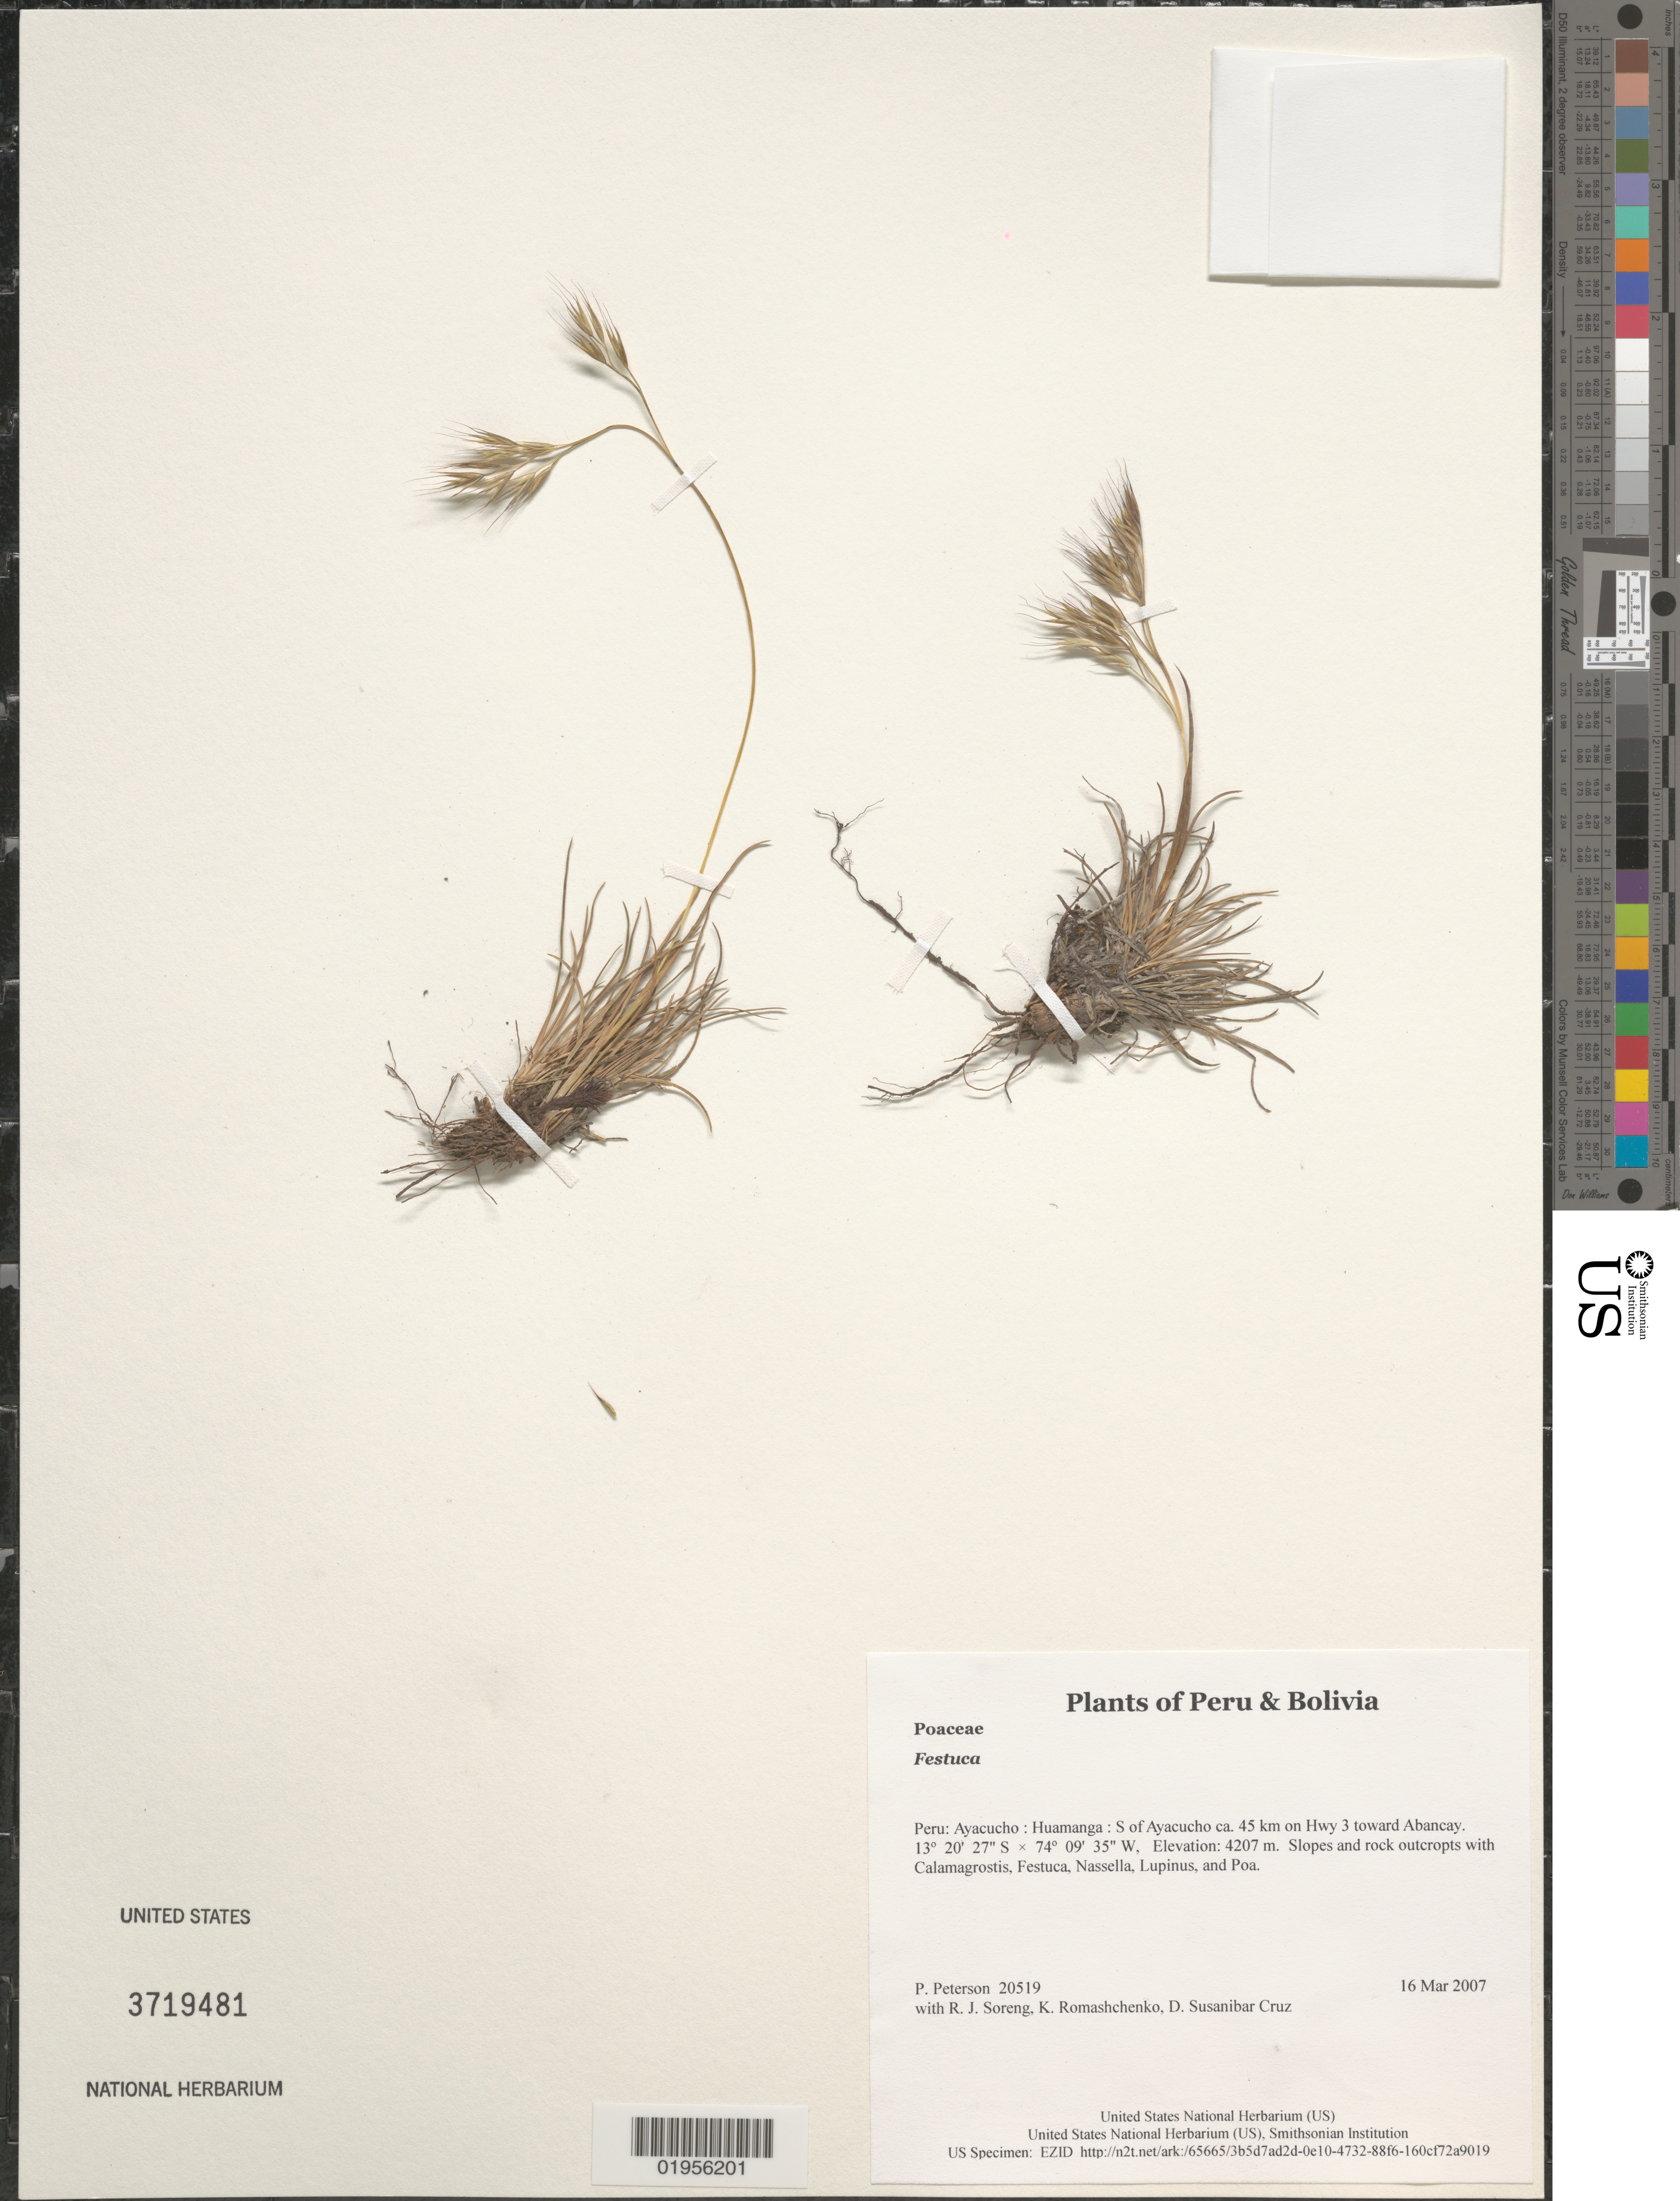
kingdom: Plantae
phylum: Tracheophyta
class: Liliopsida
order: Poales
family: Poaceae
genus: Festuca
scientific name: Festuca sp.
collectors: P. M. Peterson, R. J. Soreng, K. Romashchenko & D. Susanibar Cruz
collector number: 20519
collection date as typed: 16 Mar 2007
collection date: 2007-03-16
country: Peru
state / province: Ayacucho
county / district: Huamanga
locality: S of Ayacucho ca. 45 km on Hwy 3 toward Abancay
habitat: Slopes and rock outcropts with Calamagrostis, Festuca, Nassella, Lupinus, and Poa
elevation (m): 4207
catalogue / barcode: US 3719481